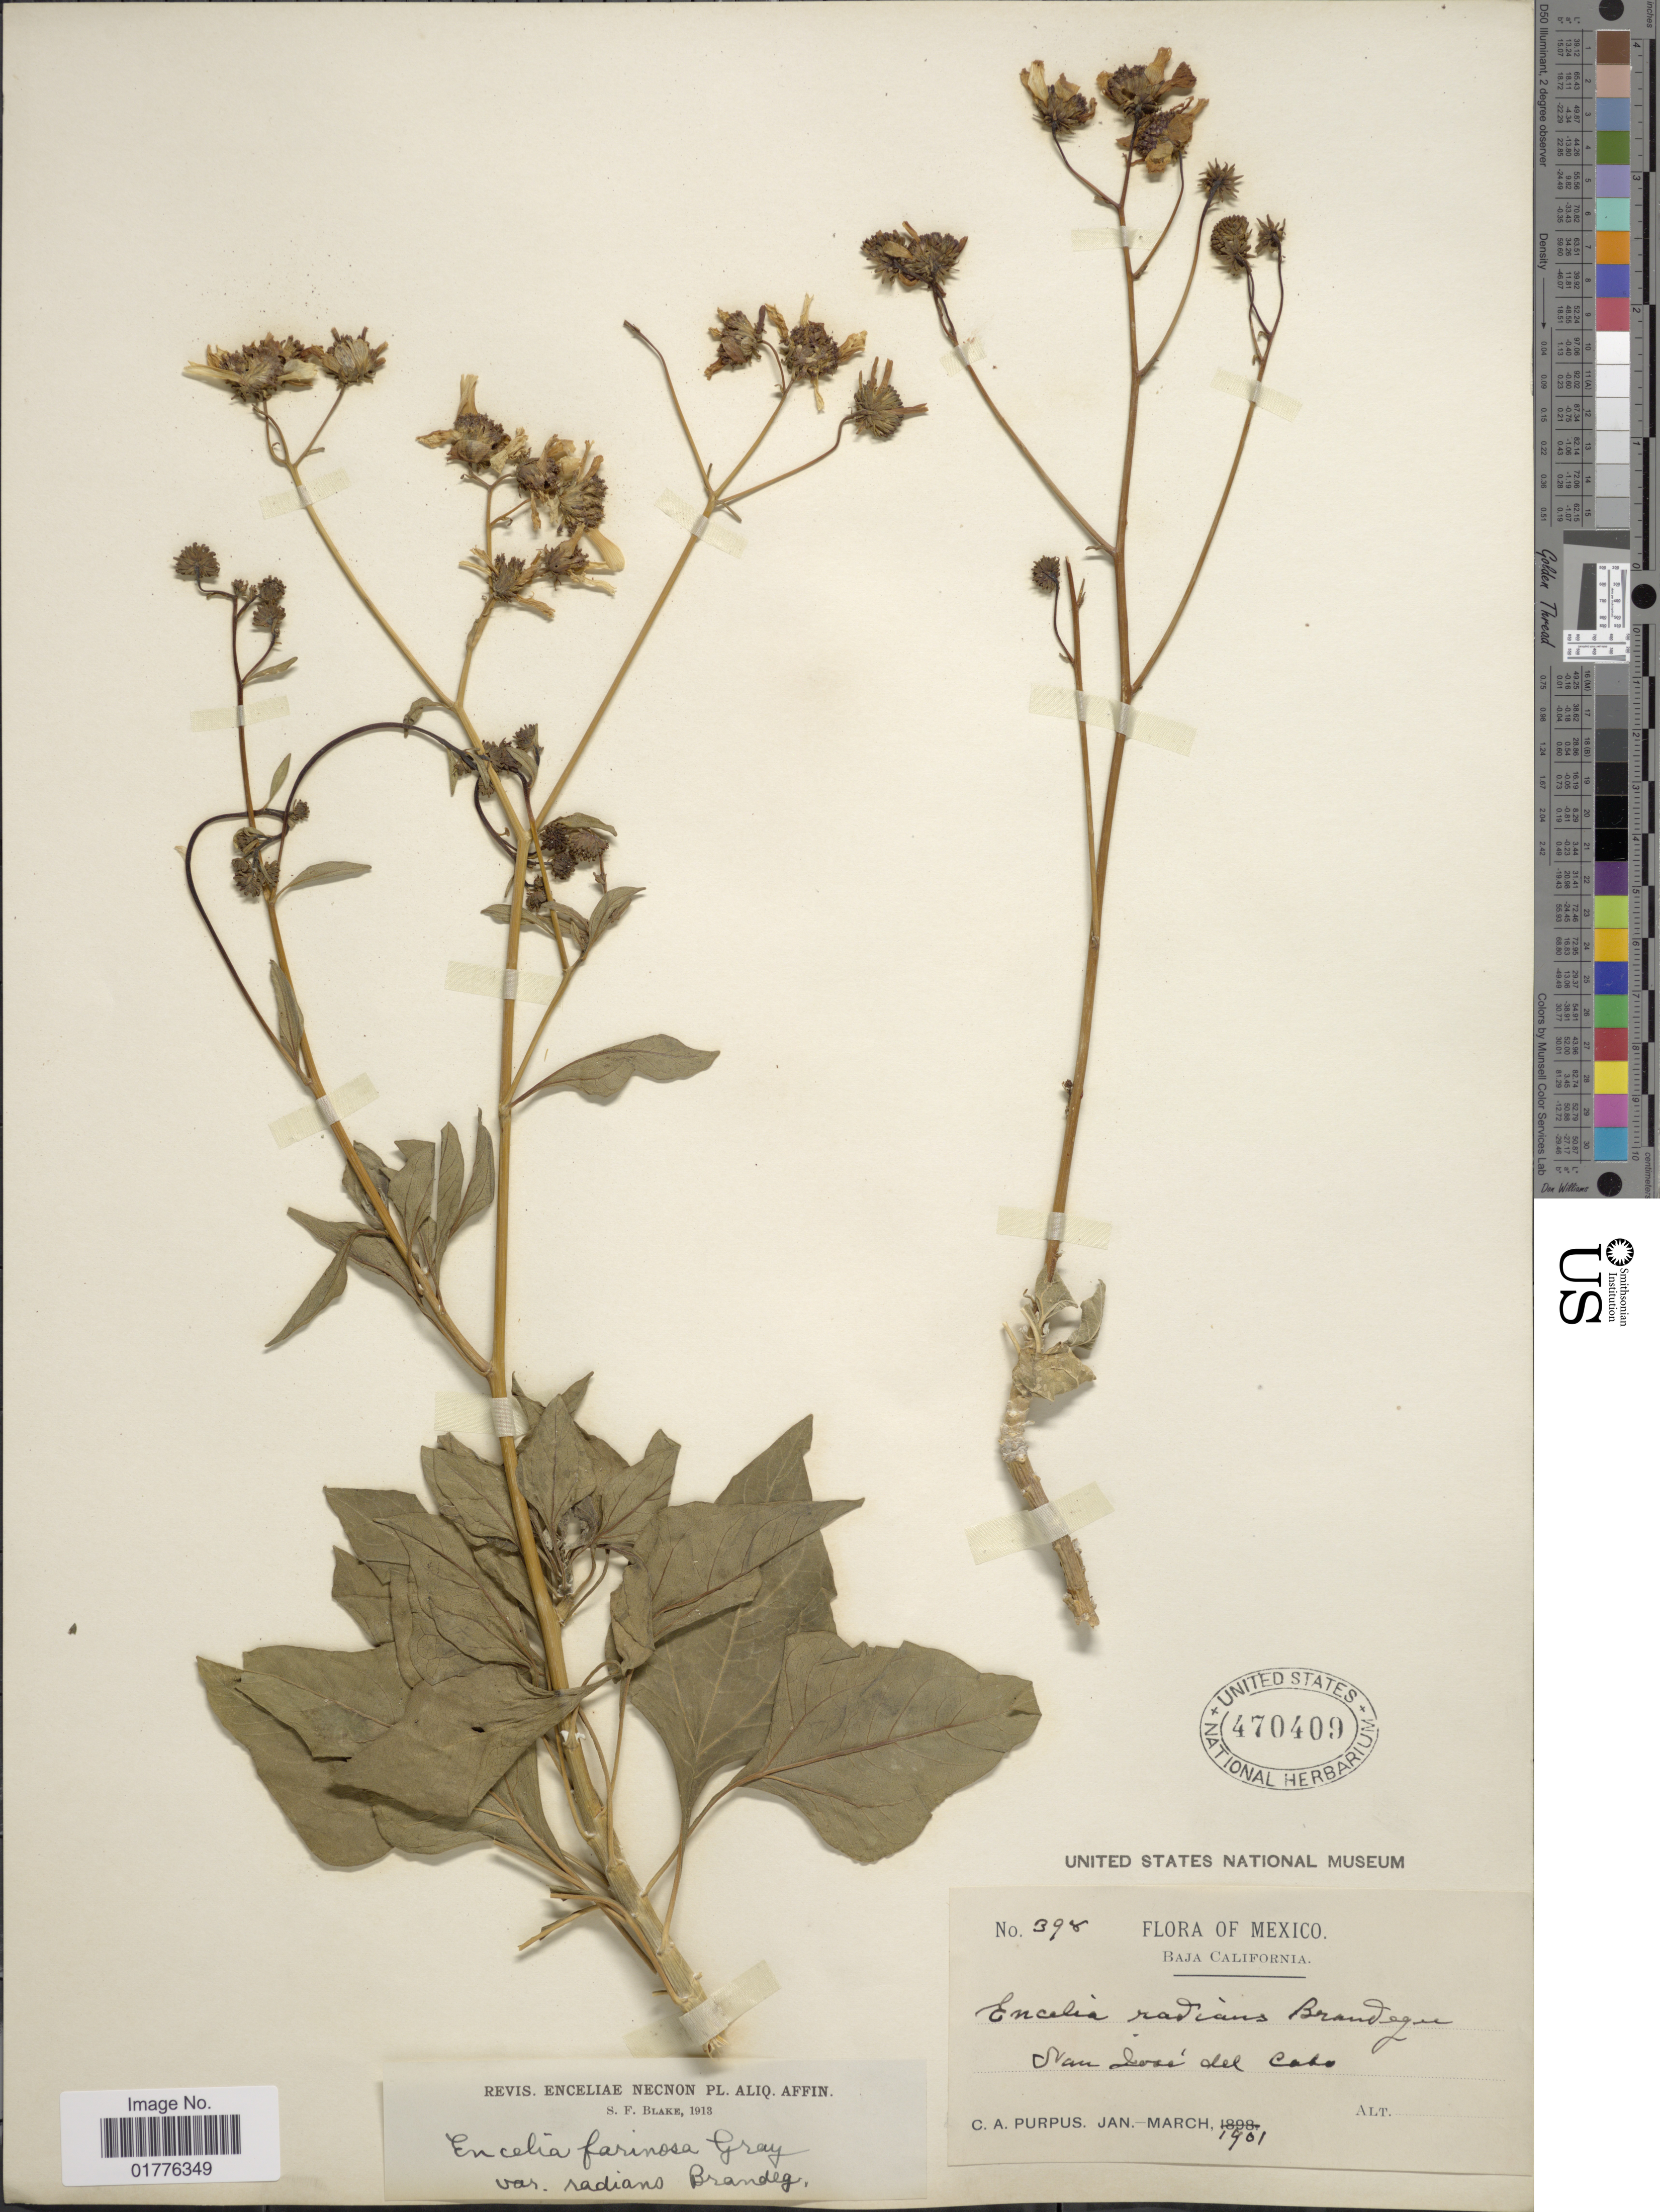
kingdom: Plantae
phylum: Tracheophyta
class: Magnoliopsida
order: Asterales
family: Asteraceae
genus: Encelia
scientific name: Encelia farinosa var. radians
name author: Brandegee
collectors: C. A. Purpus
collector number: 398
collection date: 1901-01/1901-03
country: Mexico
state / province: Baja California Sur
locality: San Jose' del Cabo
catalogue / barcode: US 470409